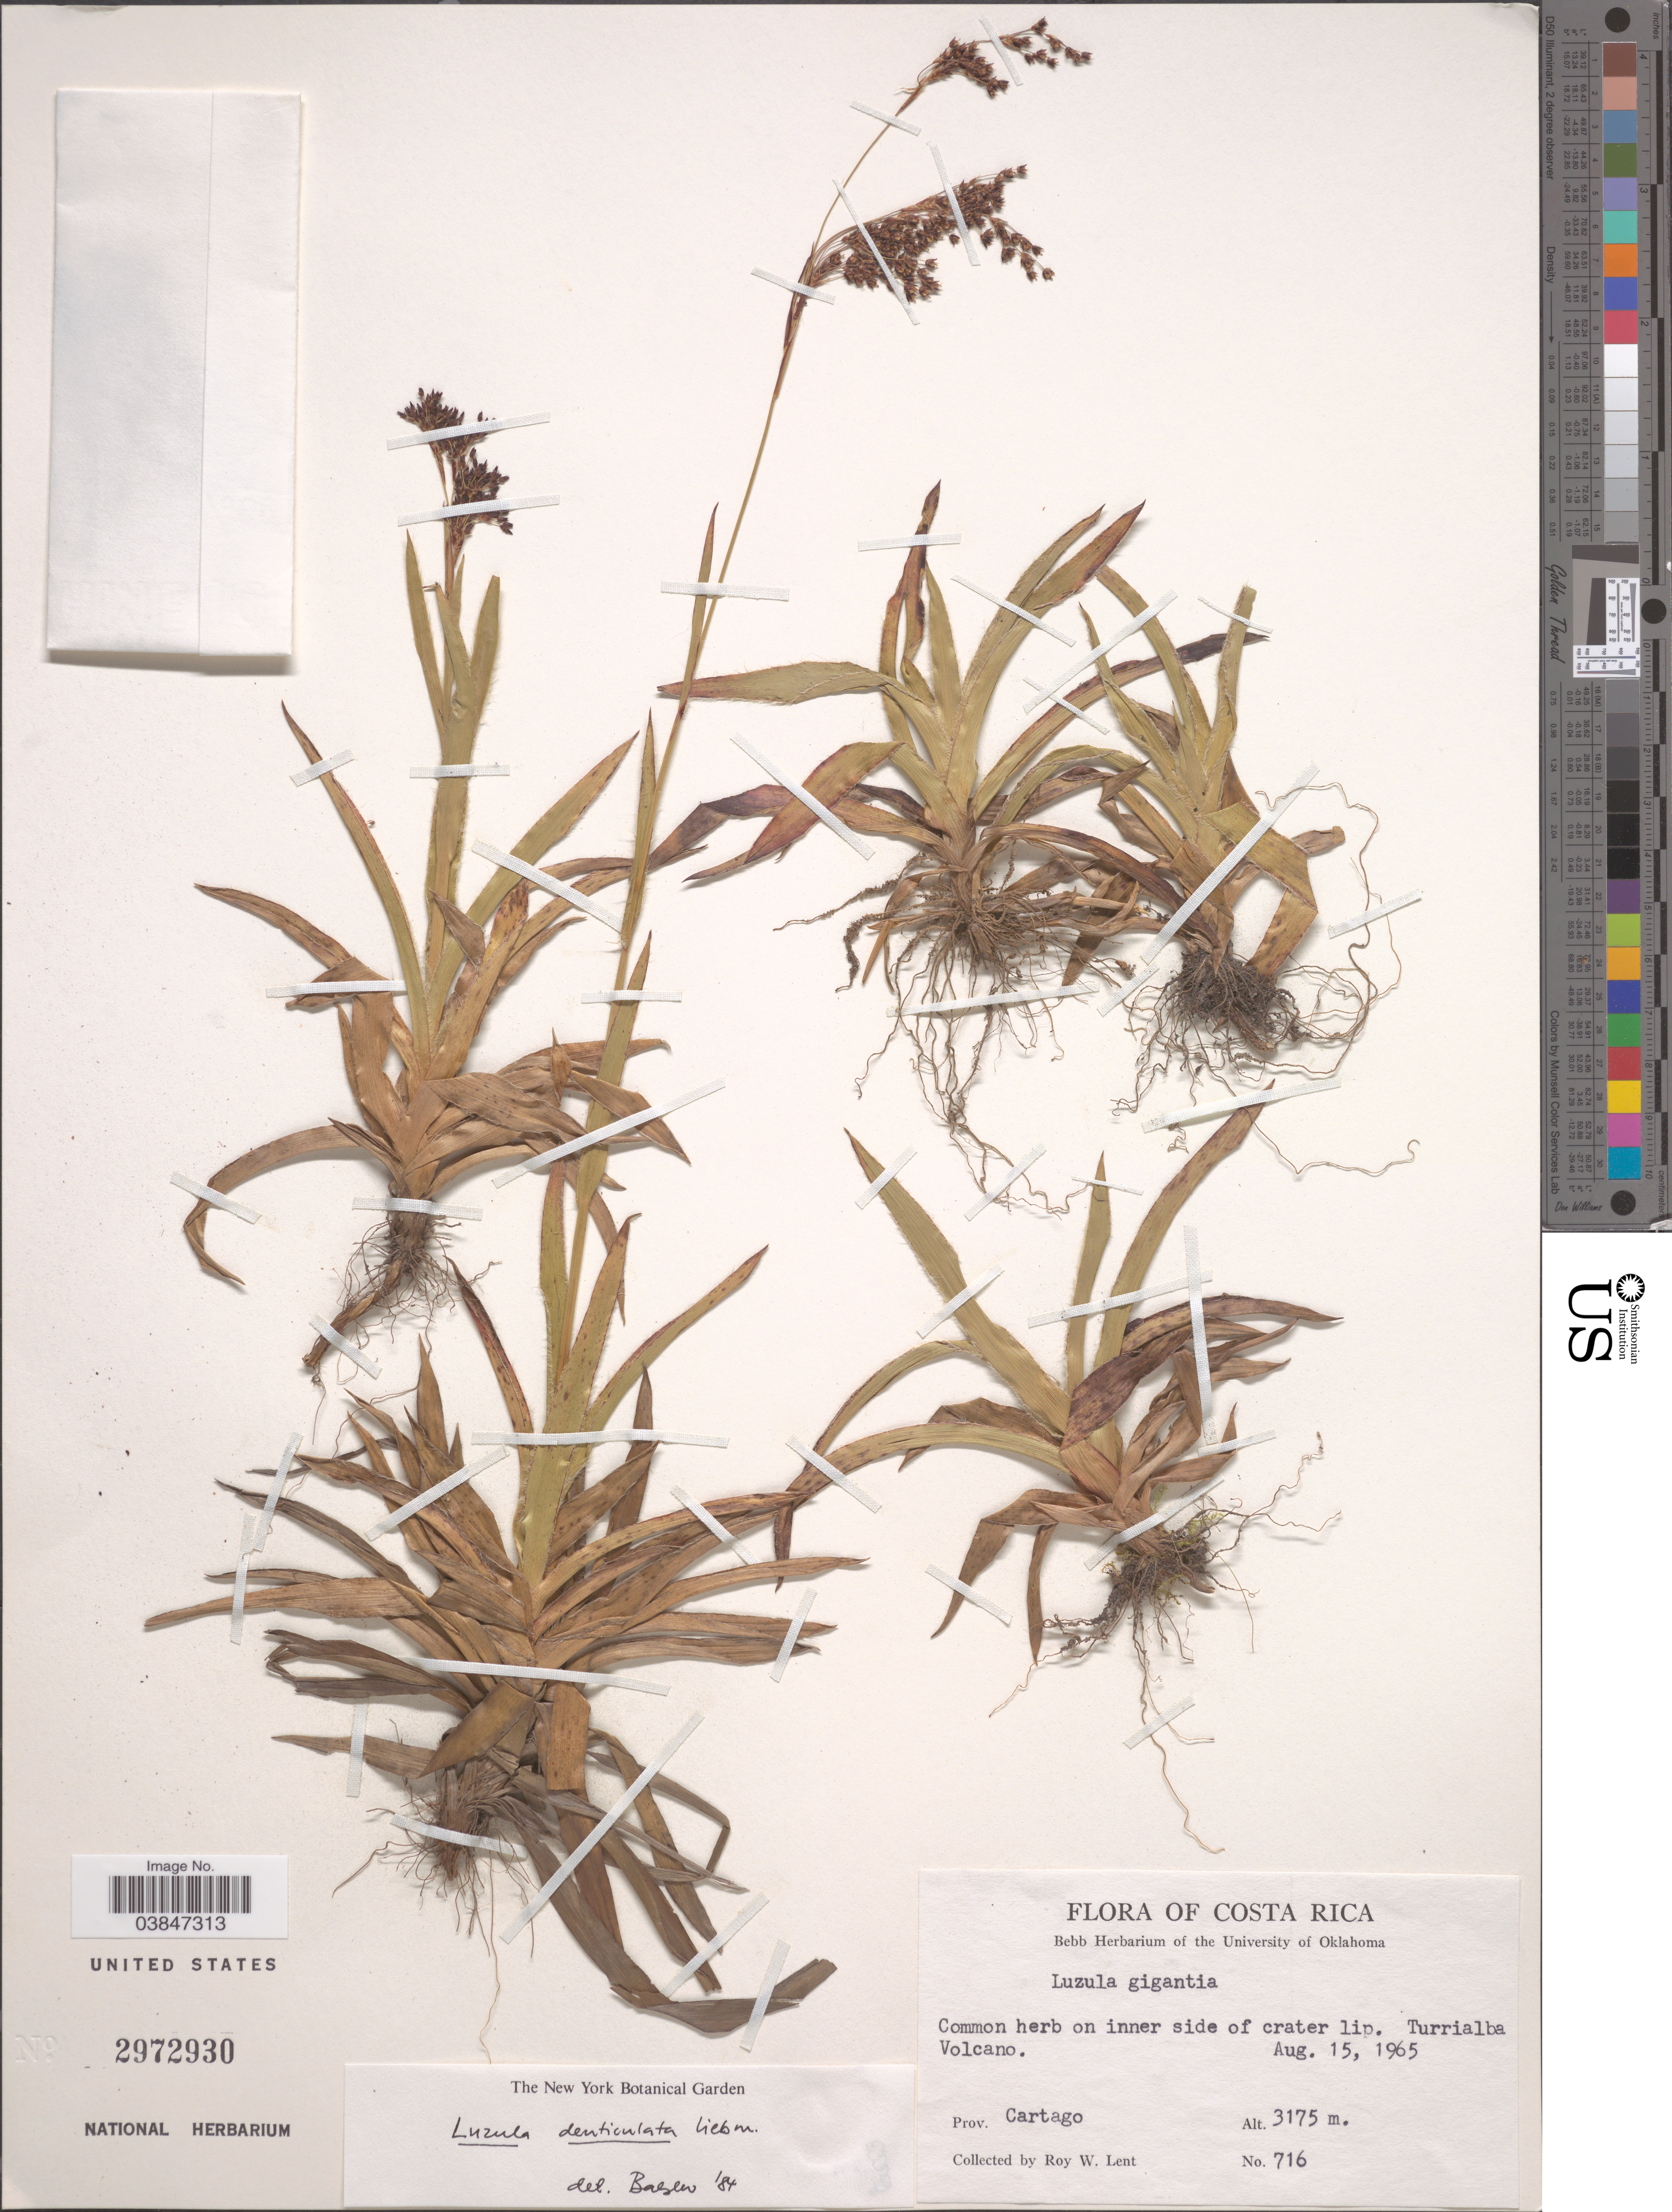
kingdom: Plantae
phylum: Tracheophyta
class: Liliopsida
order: Poales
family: Juncaceae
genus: Luzula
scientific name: Luzula denticulata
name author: Liebm.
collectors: R. W. Lent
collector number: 716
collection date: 1965-08-15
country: Costa Rica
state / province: Cartago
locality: On inner side of crater lip. Turrialba Volcano.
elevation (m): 3175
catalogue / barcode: US 2972930